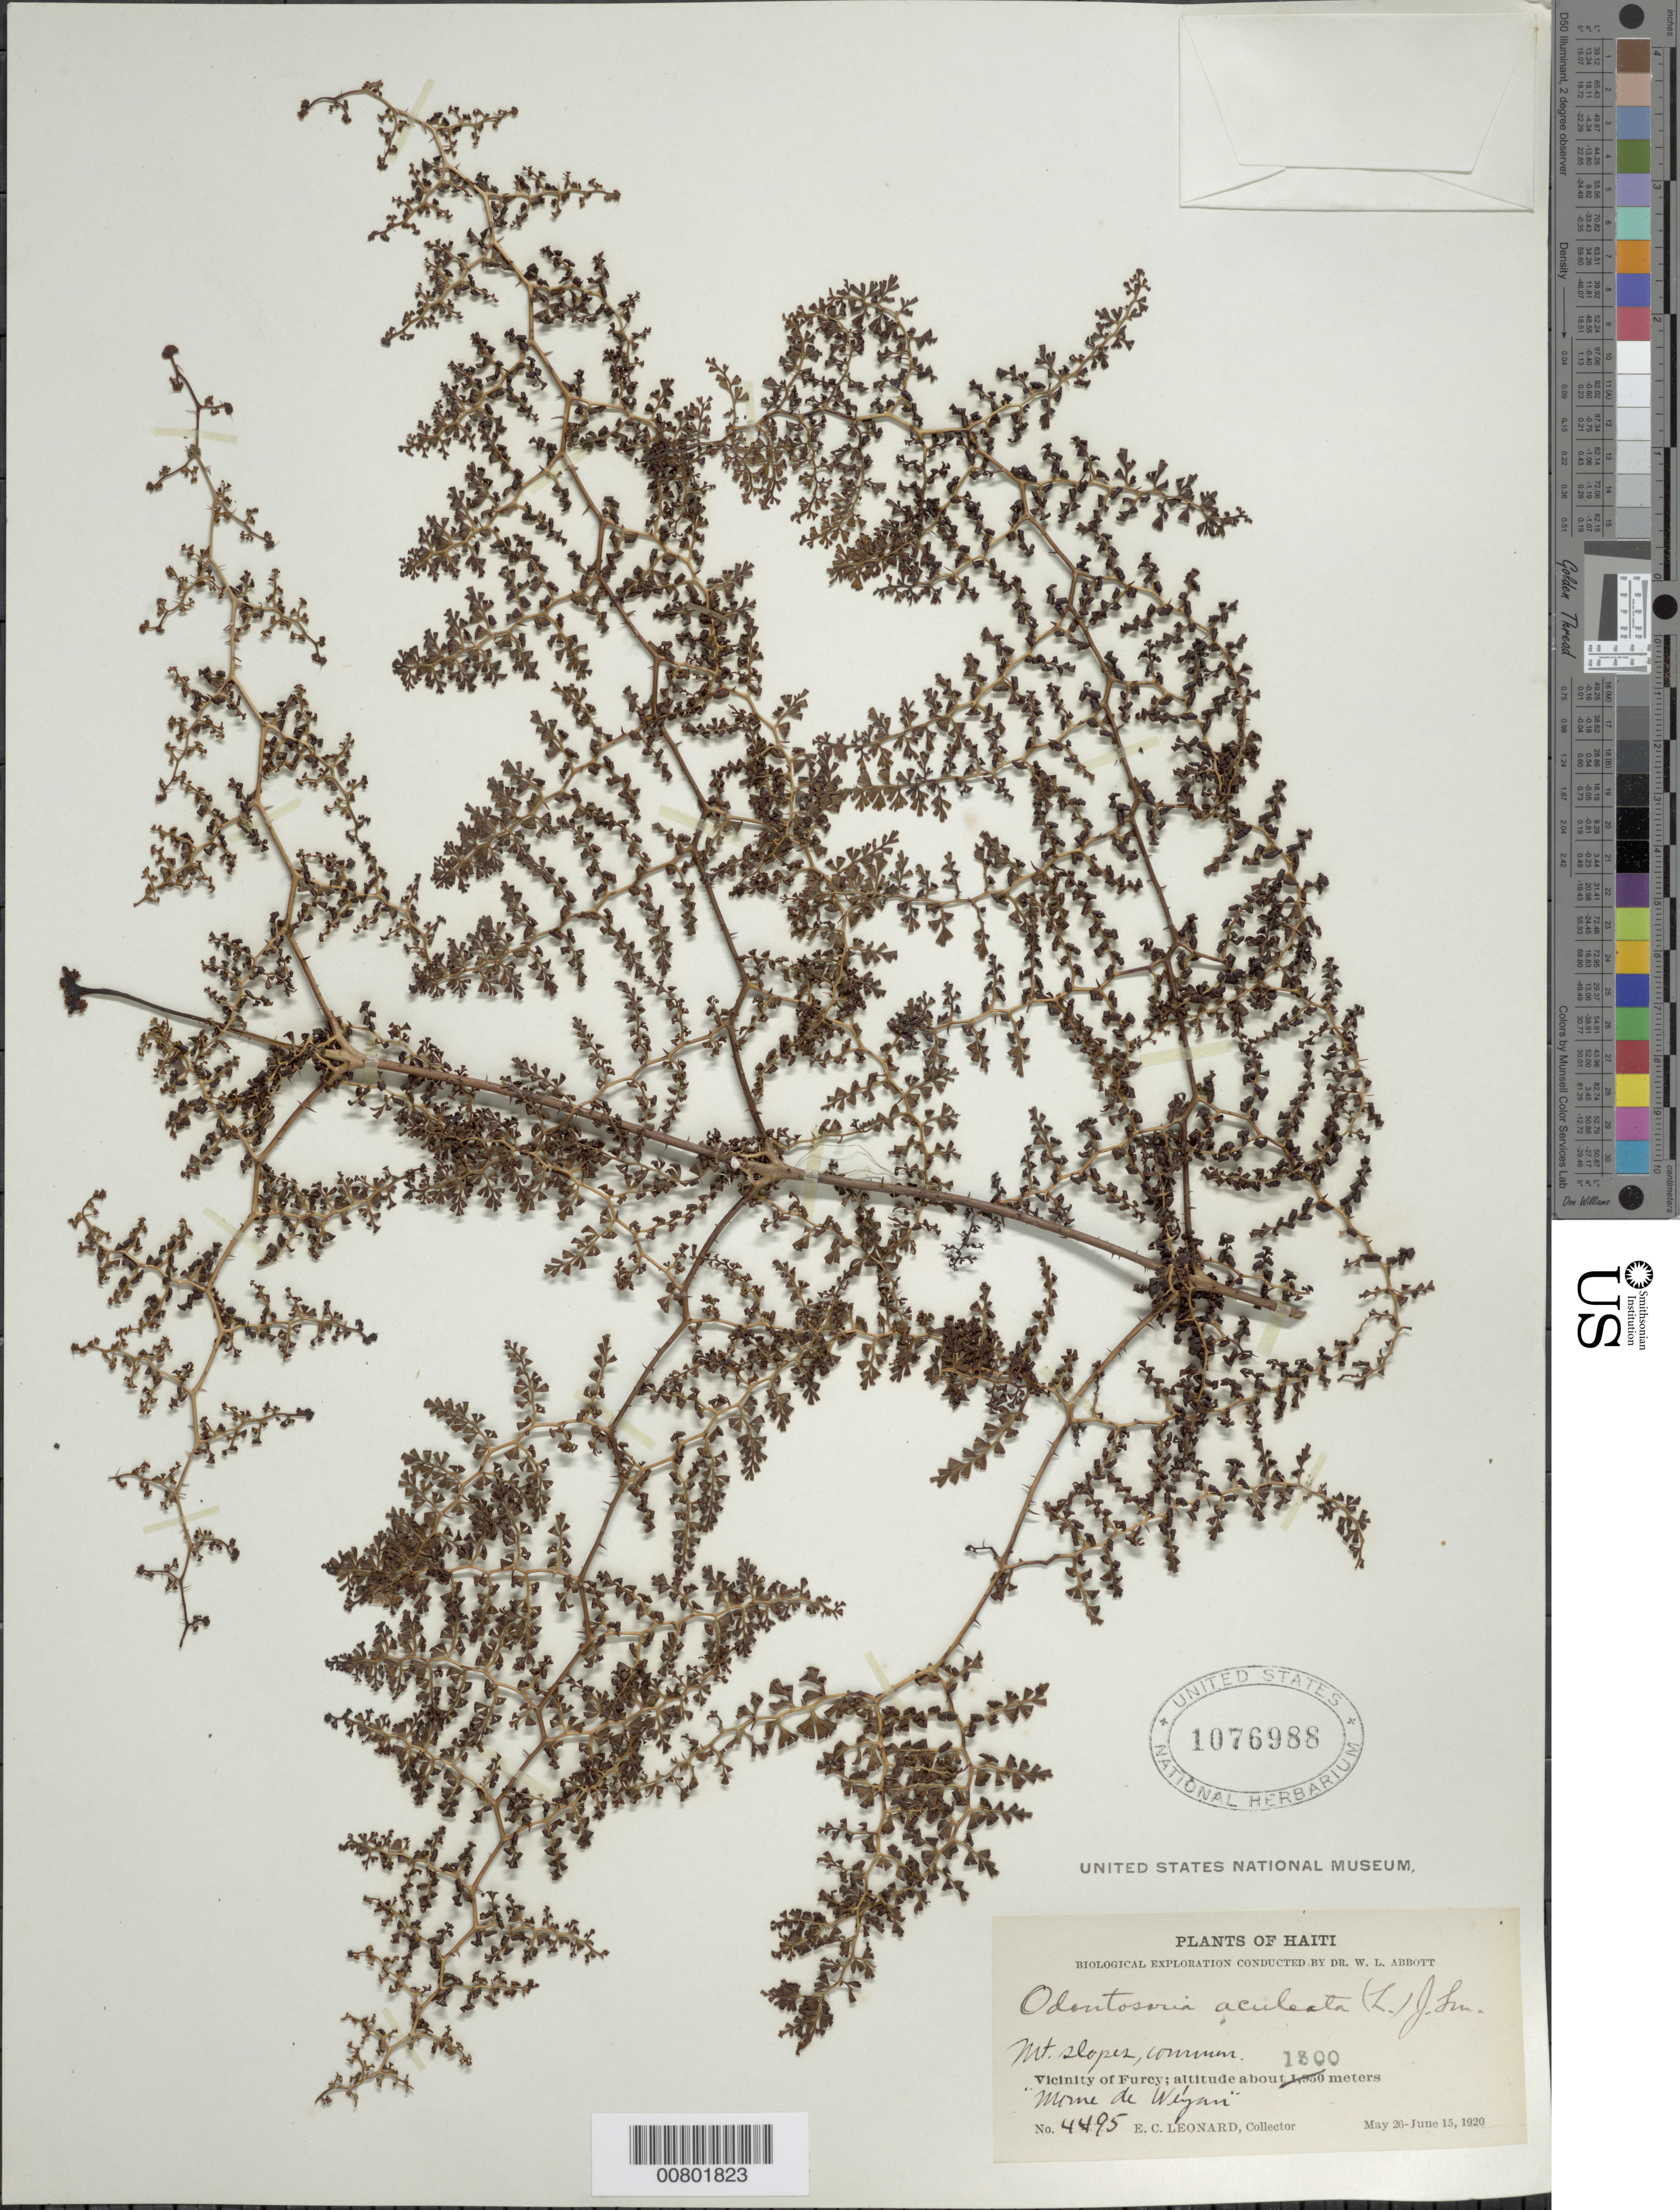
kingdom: Plantae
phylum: Tracheophyta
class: Polypodiopsida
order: Polypodiales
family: Lindsaeaceae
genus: Odontosoria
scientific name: Odontosoria aculeata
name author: (L.) J. Sm.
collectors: E. C. Leonard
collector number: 4495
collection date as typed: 20 May 1920 to 15 Jun 1920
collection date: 1920-05-20/1920-06-15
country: Haiti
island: Hispaniola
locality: Furcy vicinity, Morne de Wegan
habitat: Mountian slopes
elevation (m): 1300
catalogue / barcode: US 1076988